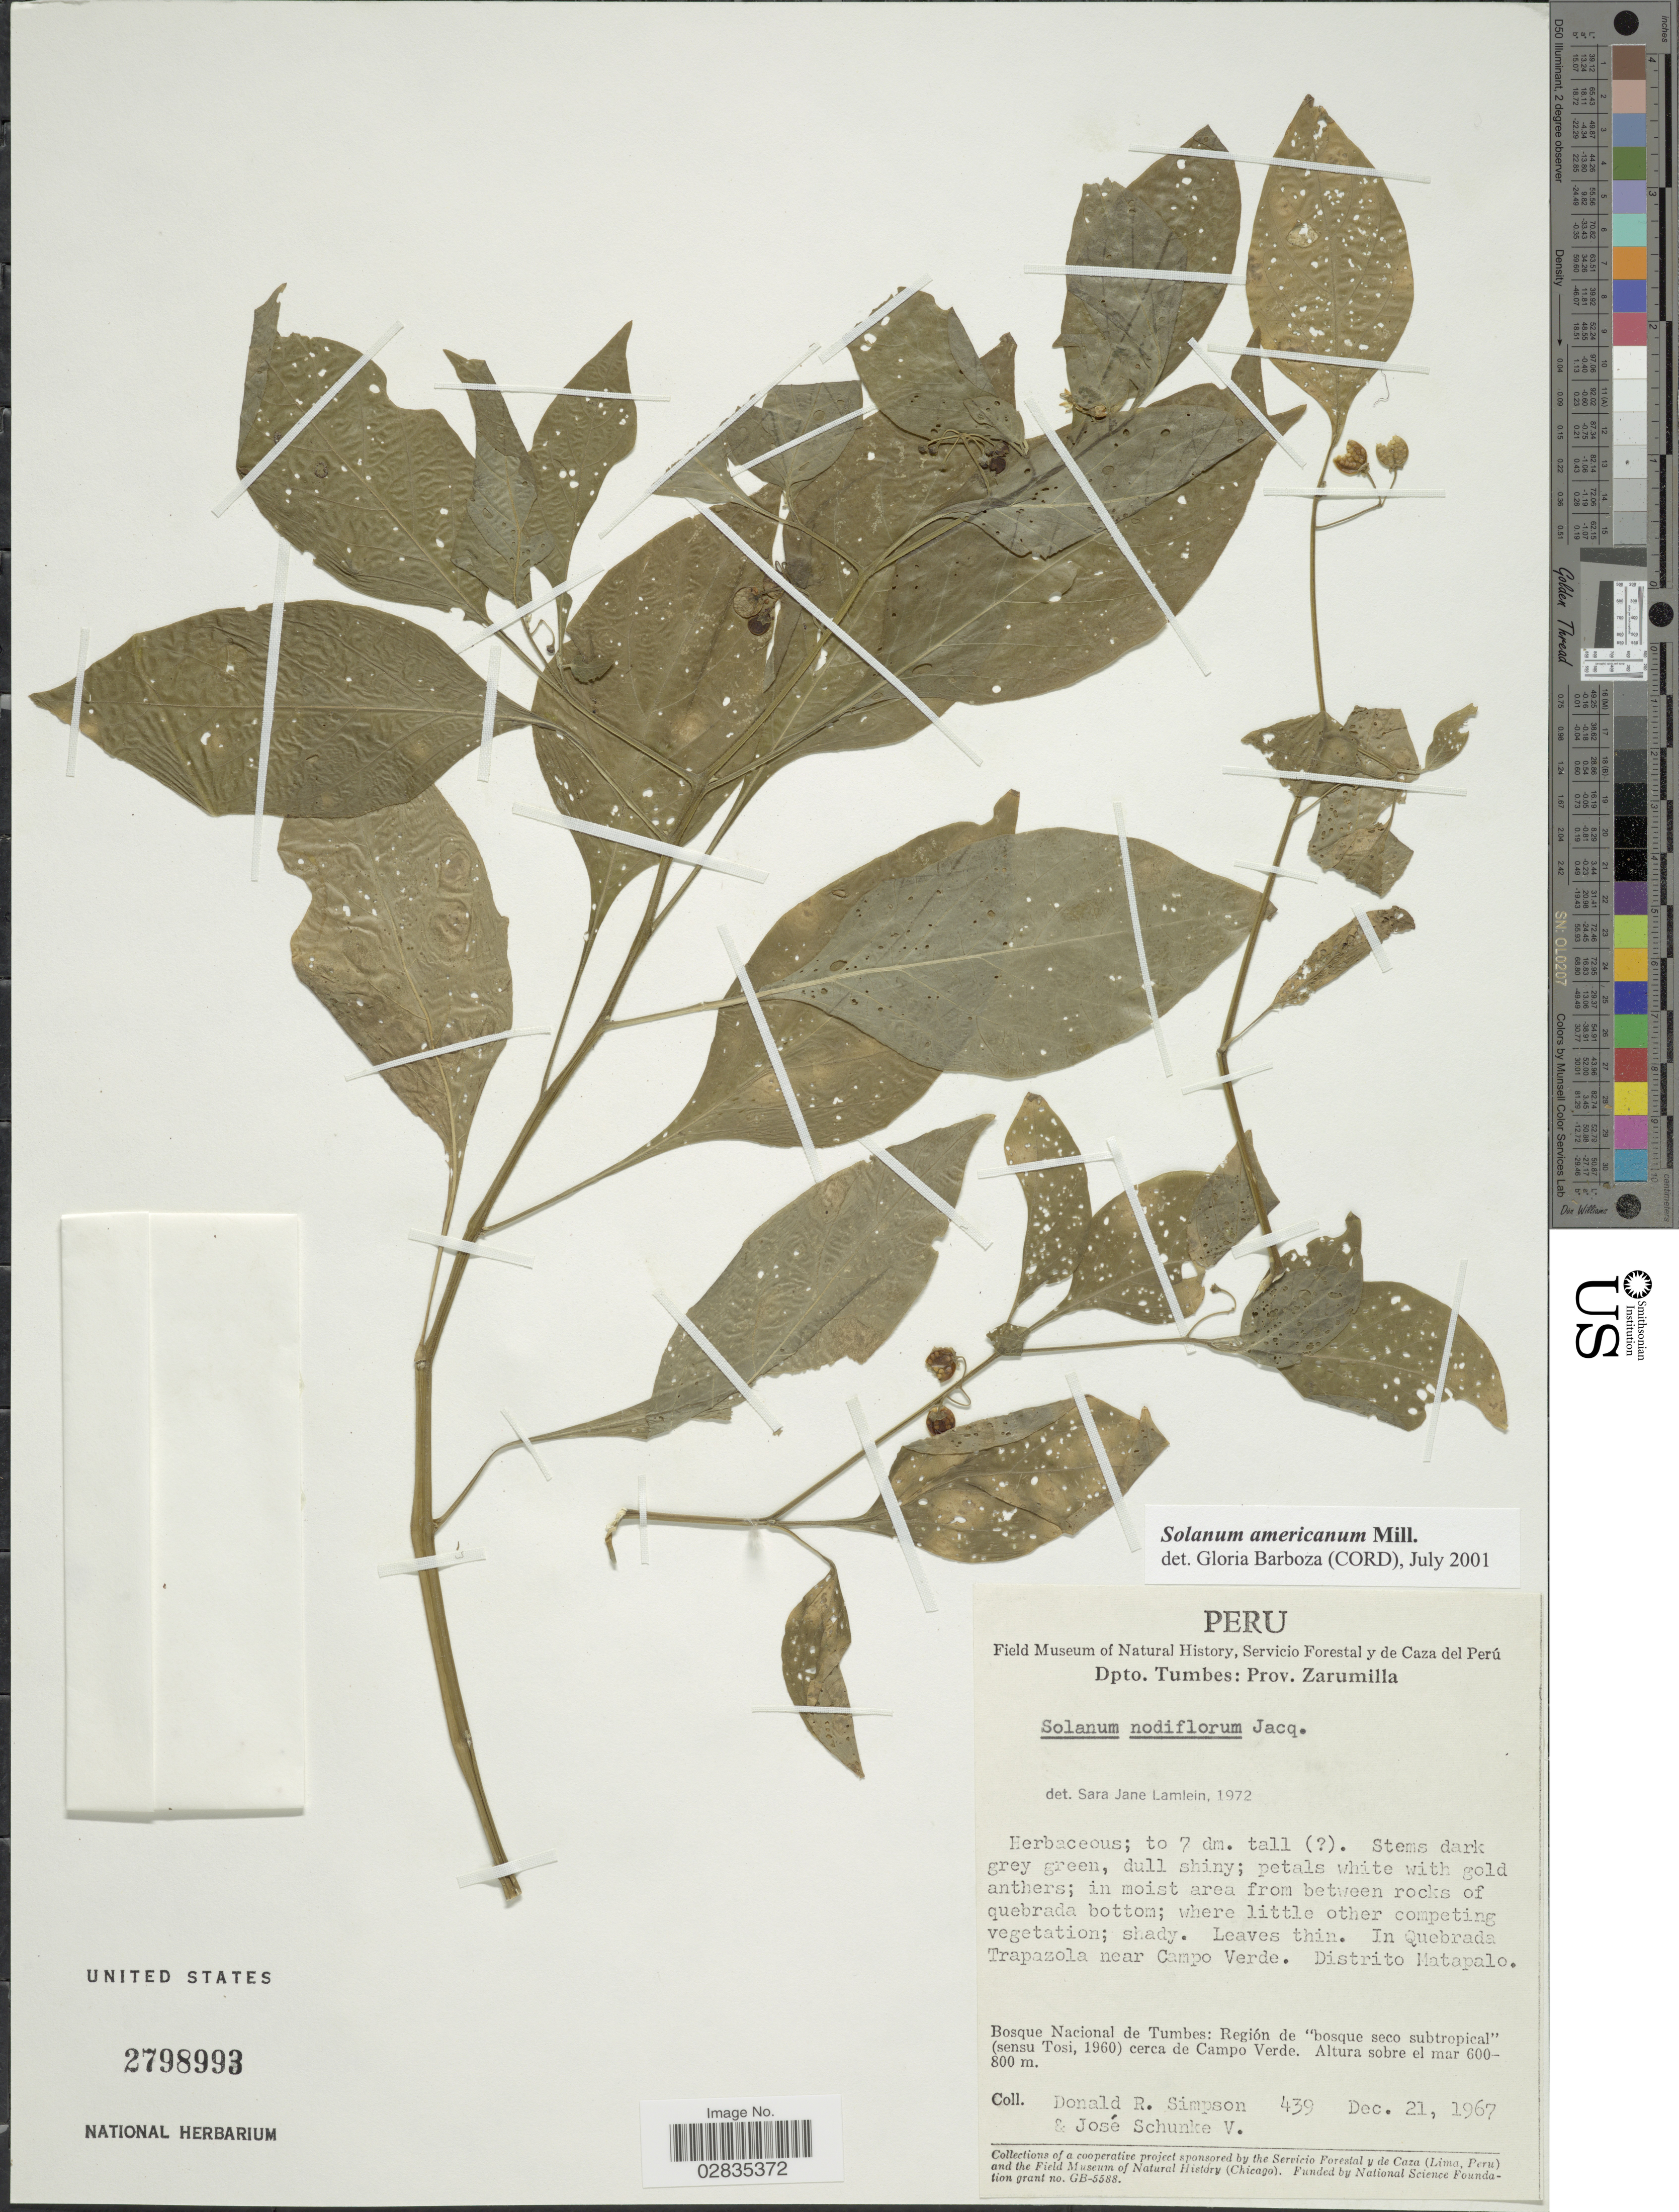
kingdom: Plantae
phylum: Tracheophyta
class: Magnoliopsida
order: Solanales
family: Solanaceae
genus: Solanum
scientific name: Solanum americanum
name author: Mill.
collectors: D. R. Simpson & J. Schunke Vigo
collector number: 439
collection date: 1967-12-21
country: Peru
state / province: Tumbes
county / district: Zarumilla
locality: Dpto. Tumbes: Prov. Zarumilla. In Quebrada Trapazola near Campo Verde. Distrito Matapalo. Bosque Nacional de Tumbes: Región de "bosque seco subtropical" (sensu Tosi, 1960) cerca de Campo Verde.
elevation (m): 600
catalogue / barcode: US 2798993